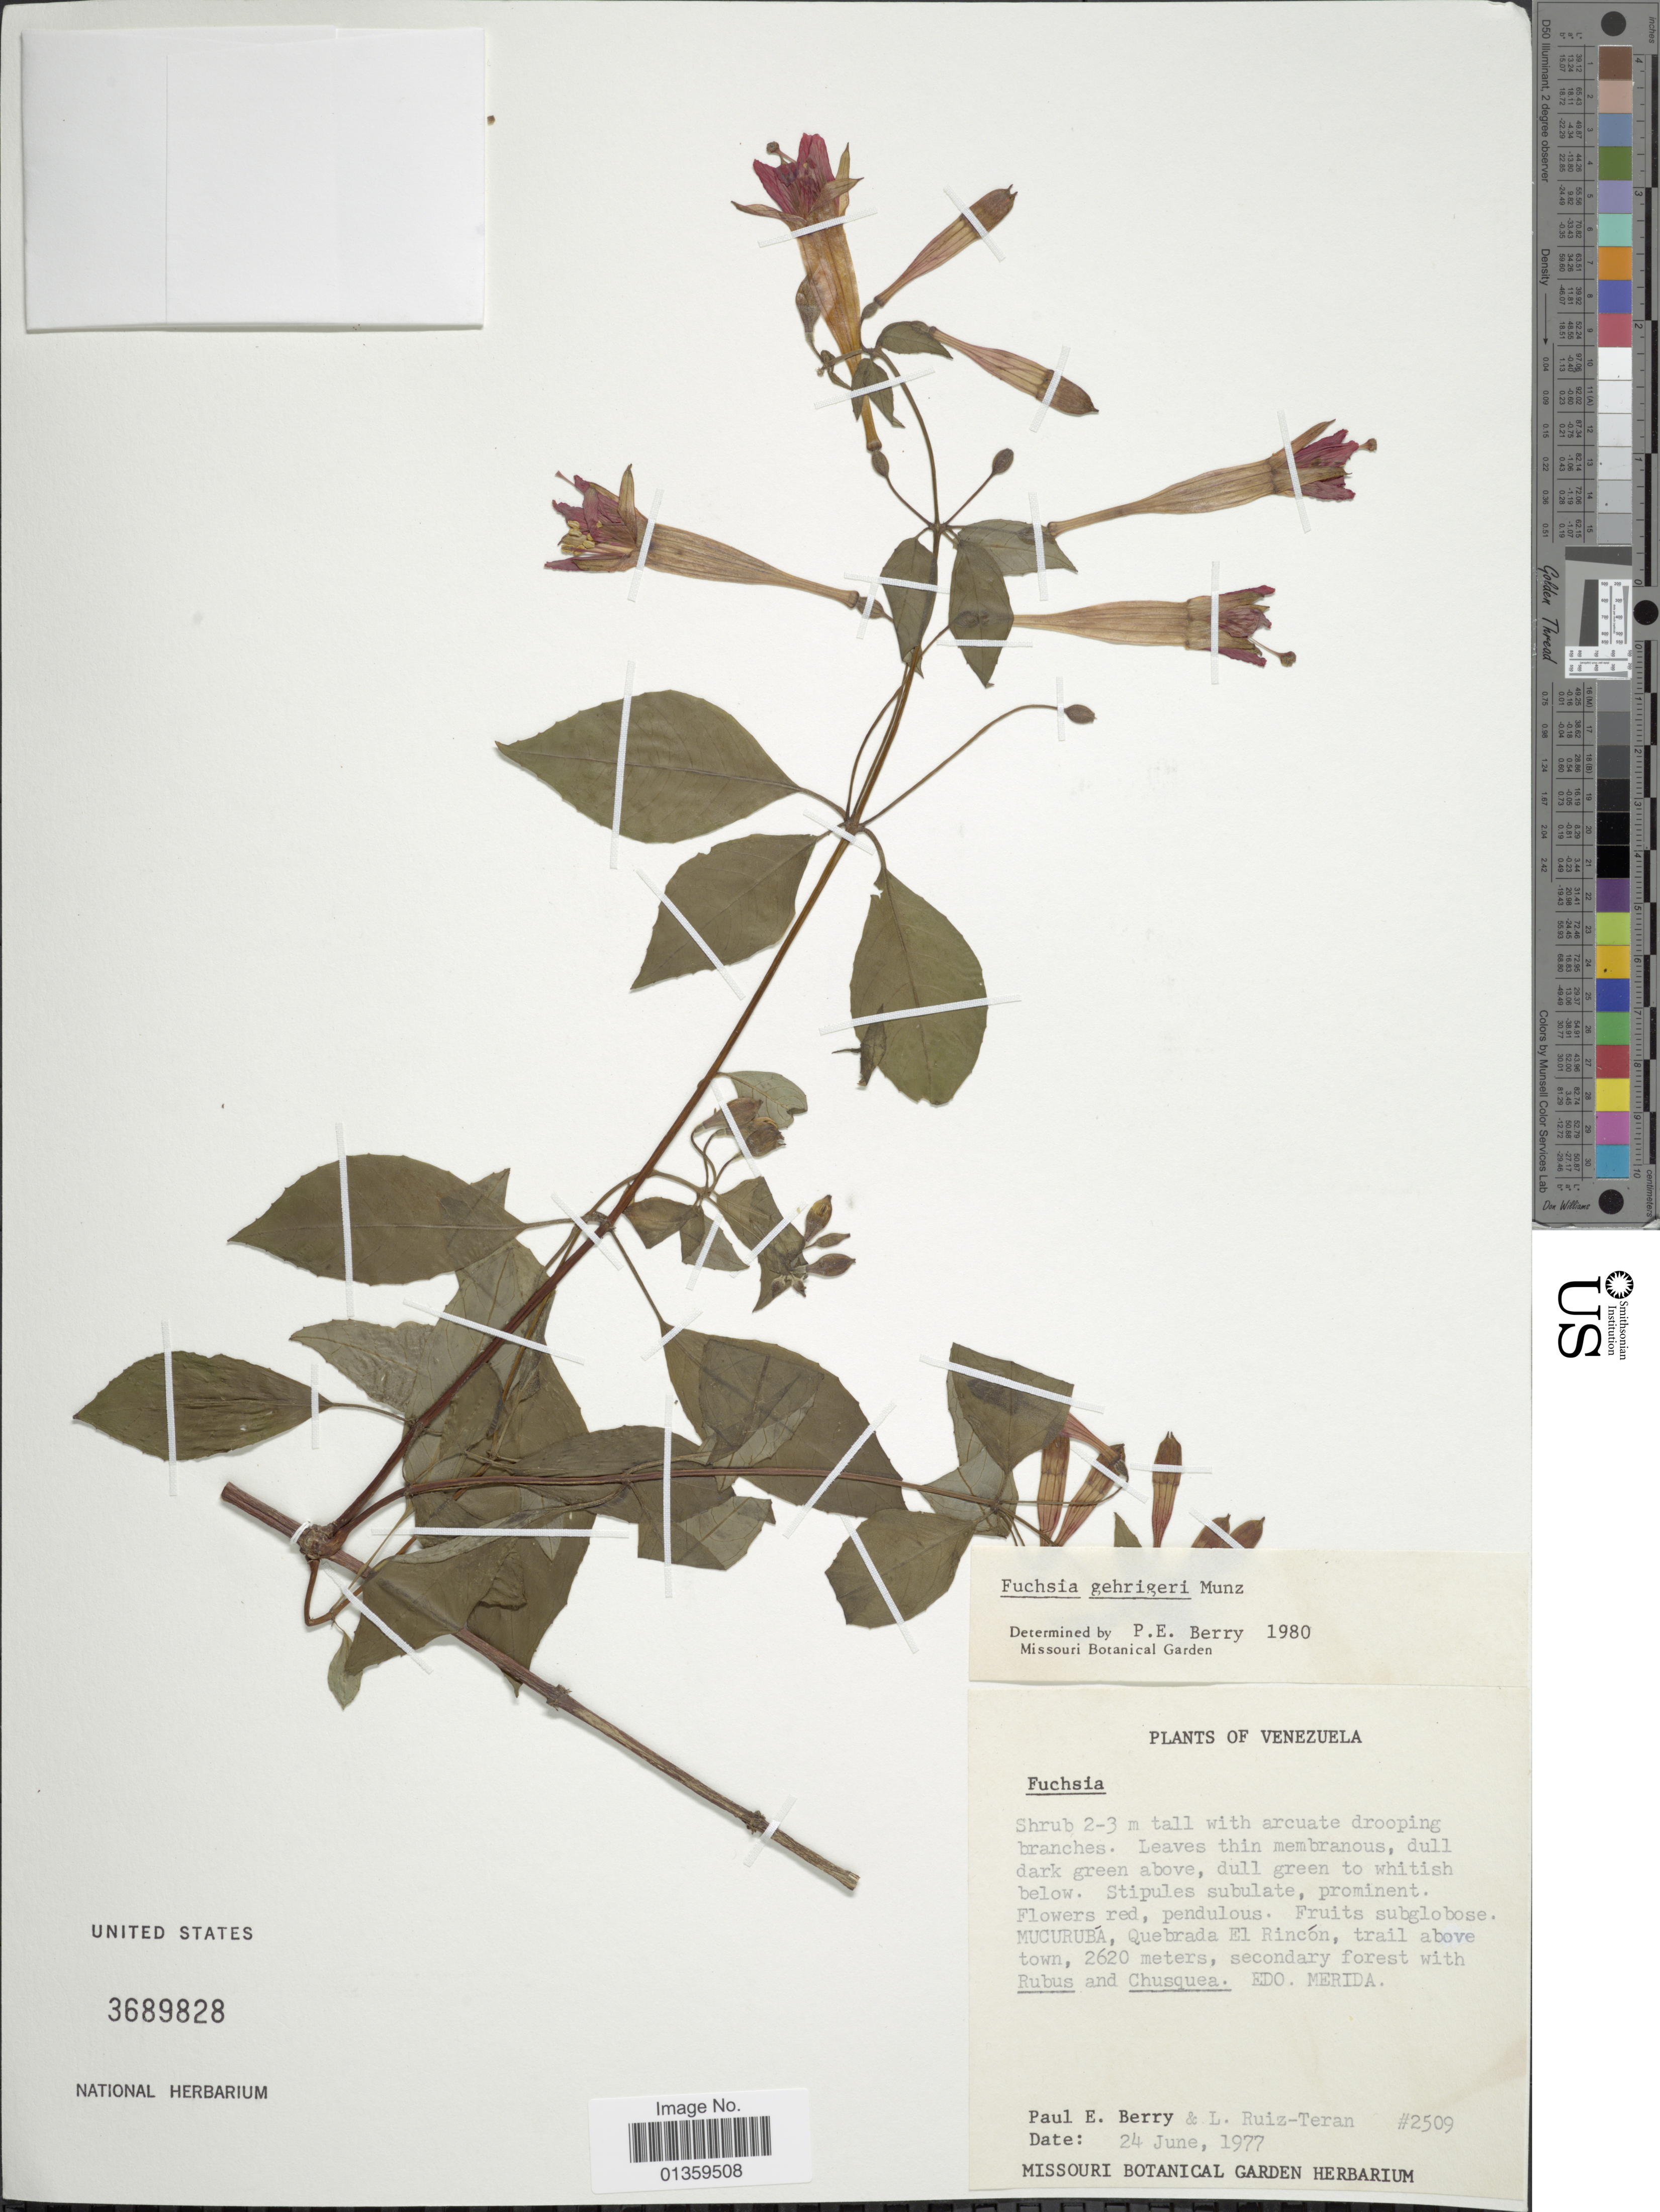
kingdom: Plantae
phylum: Tracheophyta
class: Magnoliopsida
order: Myrtales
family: Onagraceae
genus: Fuchsia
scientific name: Fuchsia gehrigeri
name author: Munz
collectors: P. E. Berry & L. E. Ruíz-Terán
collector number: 2509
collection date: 1977-06-24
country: Venezuela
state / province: Mérida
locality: Mucurubá, Quebrada El Rincón, trail above town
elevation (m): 2620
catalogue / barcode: US 3689828